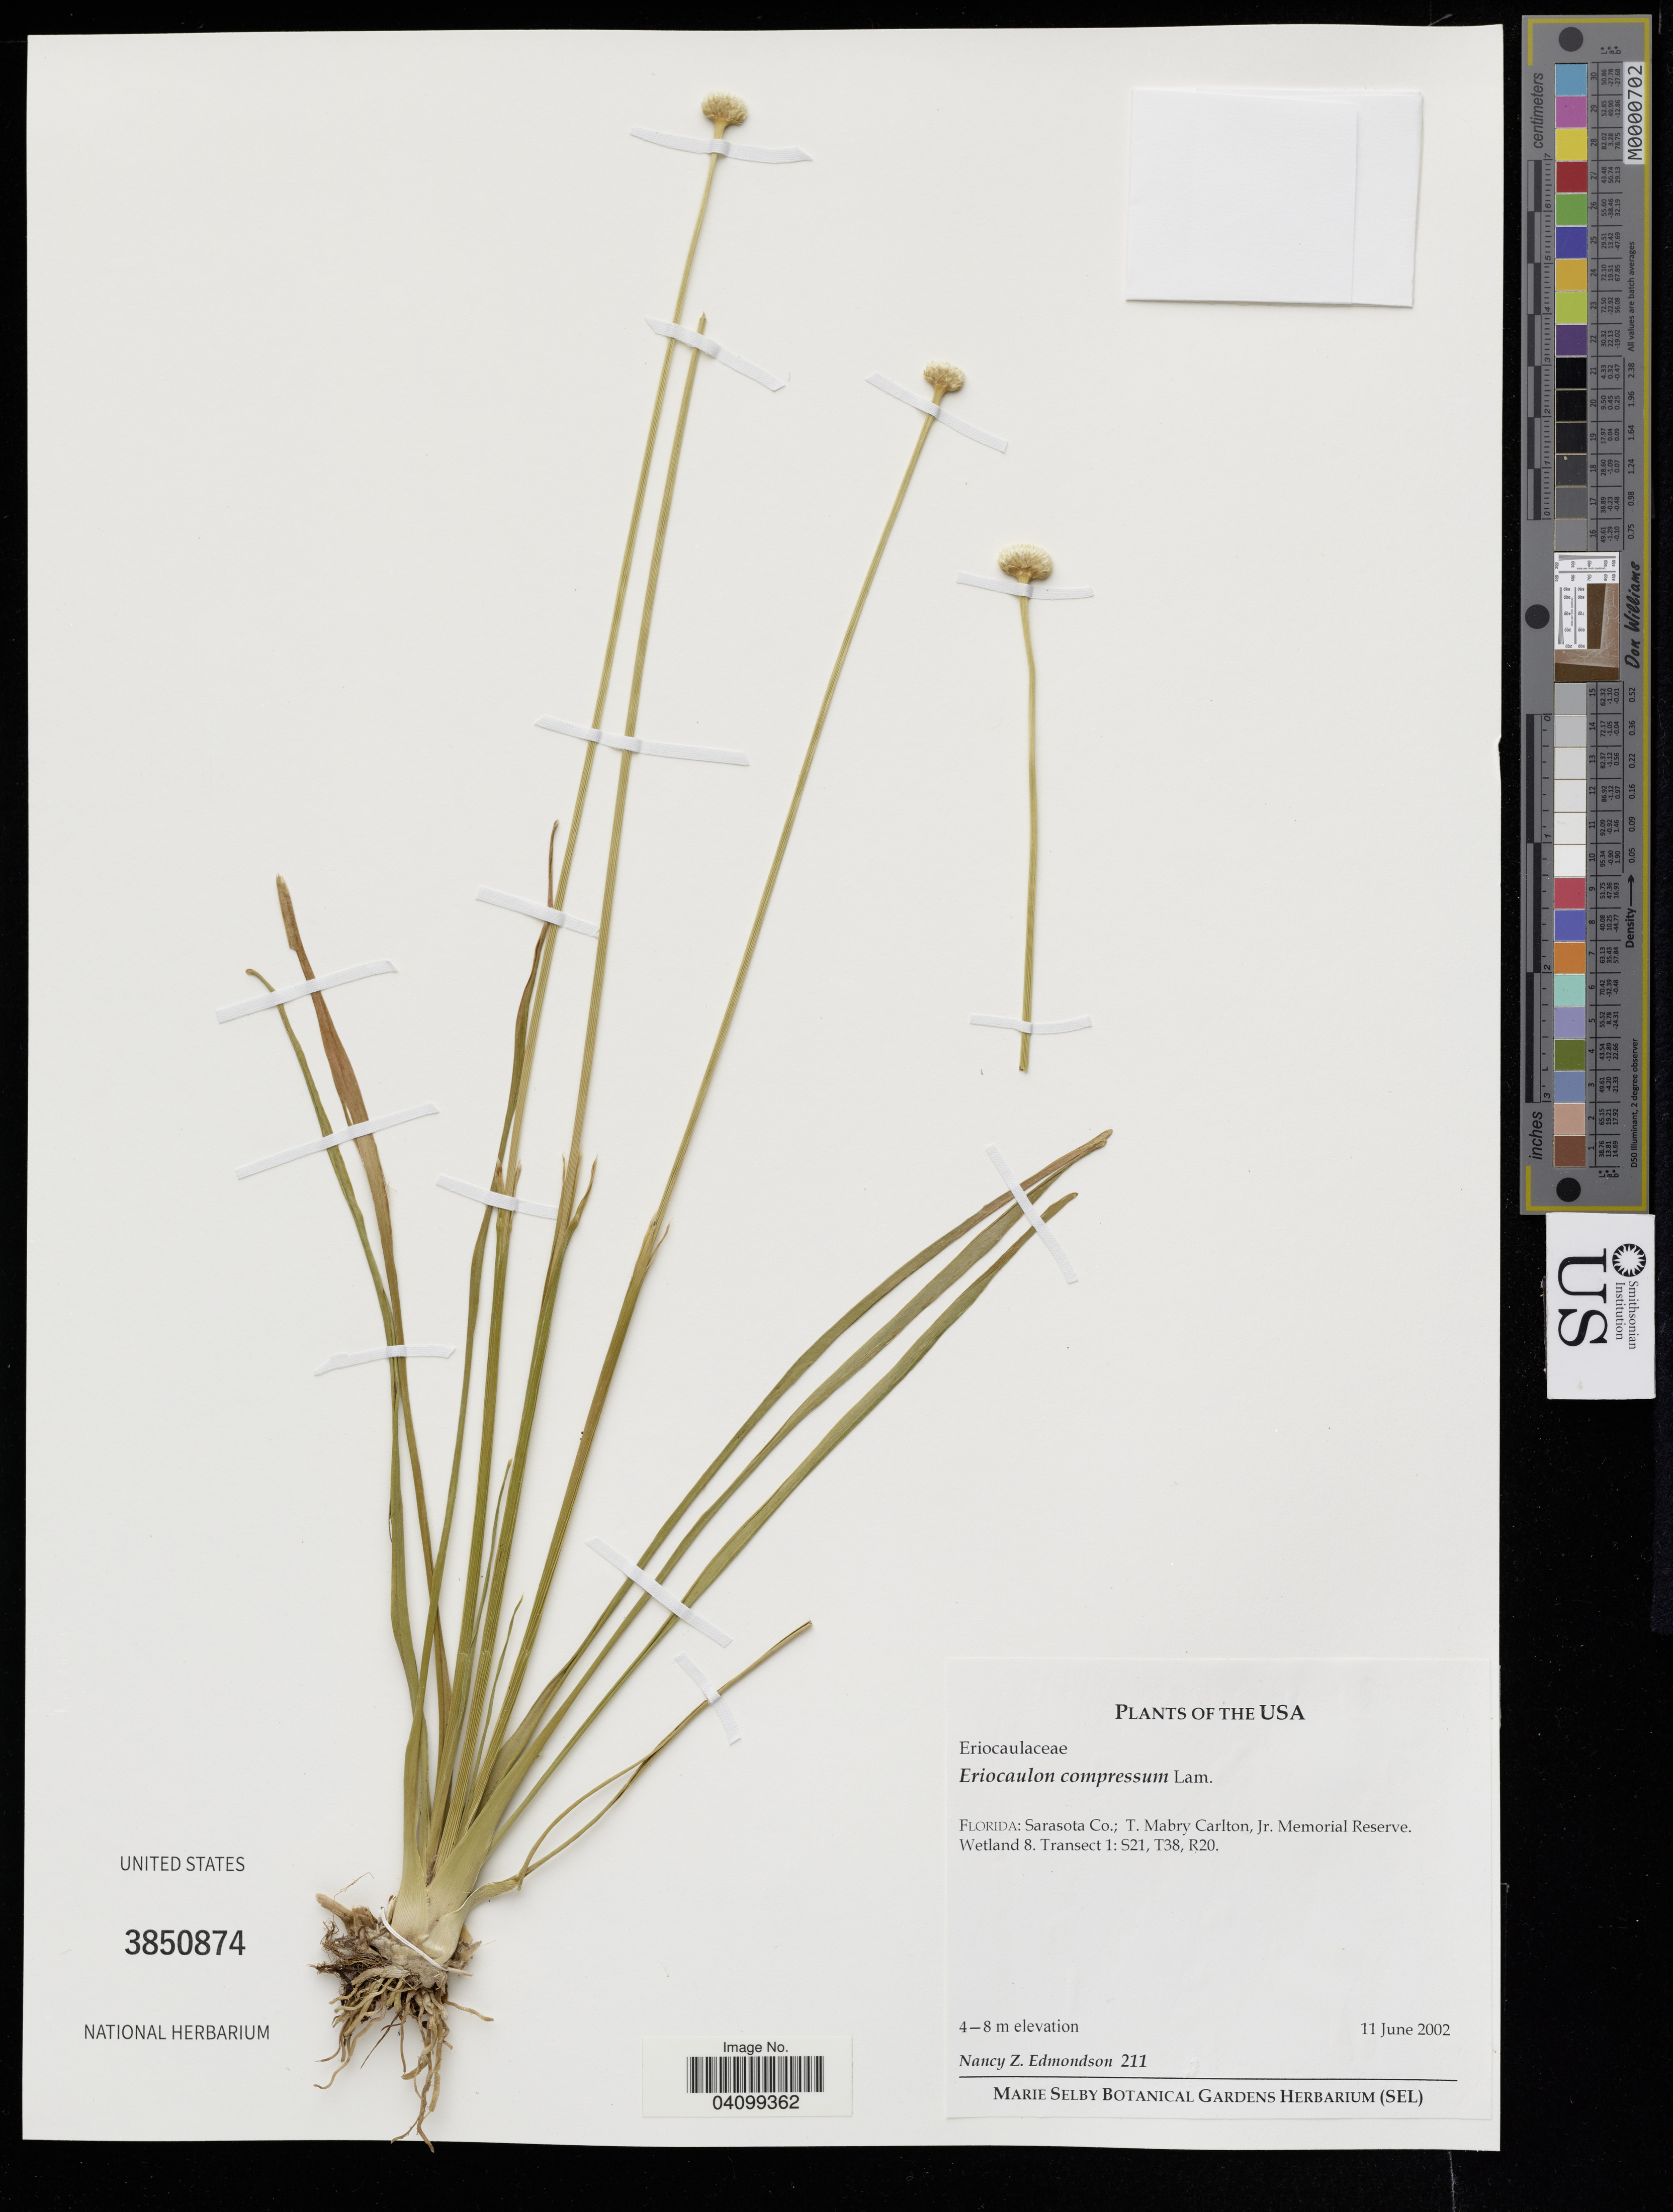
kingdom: Plantae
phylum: Tracheophyta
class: Liliopsida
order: Poales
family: Eriocaulaceae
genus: Eriocaulon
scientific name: Eriocaulon compressum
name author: Lam.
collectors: N. Edmondson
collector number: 211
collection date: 2002-06-11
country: United States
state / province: Florida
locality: Sarasota Co.; T. Mabry Carlton, Jr. Memorial Reserve. Wetland 8. Transect 1: S21, T38, R20.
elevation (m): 4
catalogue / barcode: US 3850874